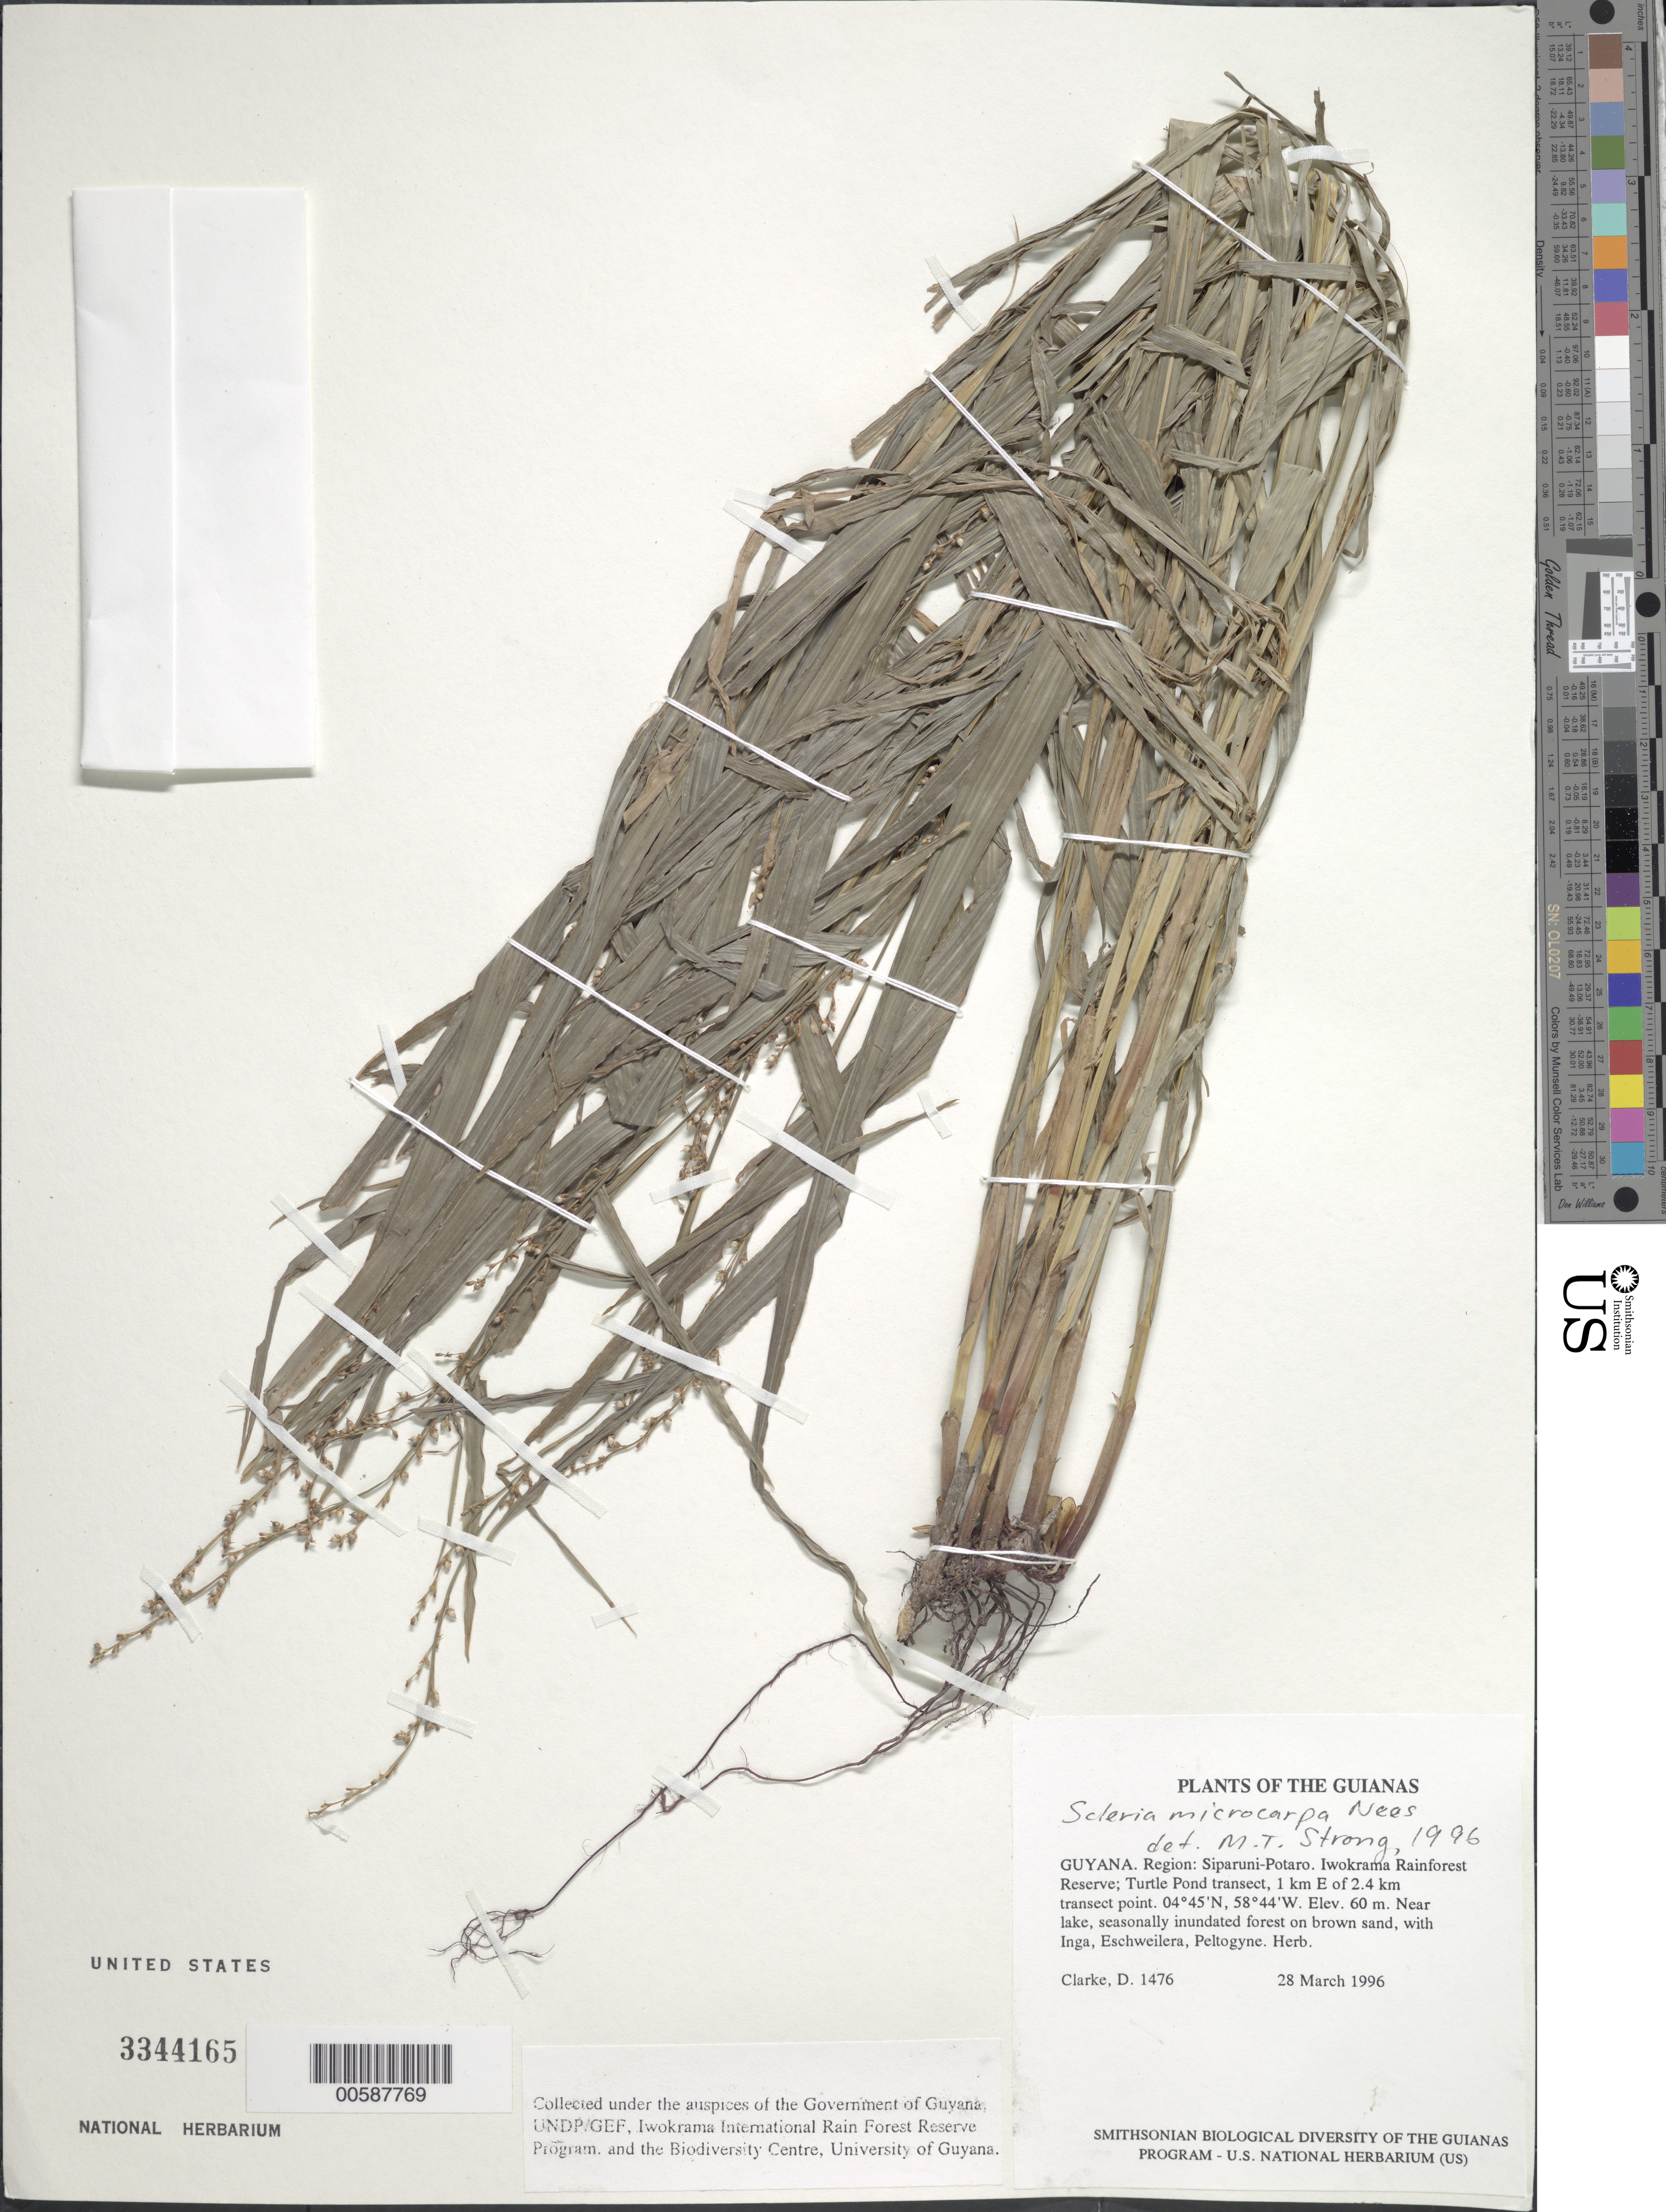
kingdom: Plantae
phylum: Tracheophyta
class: Liliopsida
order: Poales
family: Cyperaceae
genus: Calyptrocarya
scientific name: Calyptrocarya glomerulata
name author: (Brongn.) Urb.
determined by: Strong, M. T., (US), Smithsonian Institution - National Museum of Natural History (UNITED STATES)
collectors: H. D. Clarke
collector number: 1476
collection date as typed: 28 March 1996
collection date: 1996-03-28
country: Guyana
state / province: Potaro-Siparuni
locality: Iwokrama Rainforest Reserve; Turtle Pond transect, 1 km E of 2.4 km transect point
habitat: Near lake, seasonally inundated forest on brown sand, with Inga, Eschweilera, Peltogyne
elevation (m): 60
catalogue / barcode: US 3344165